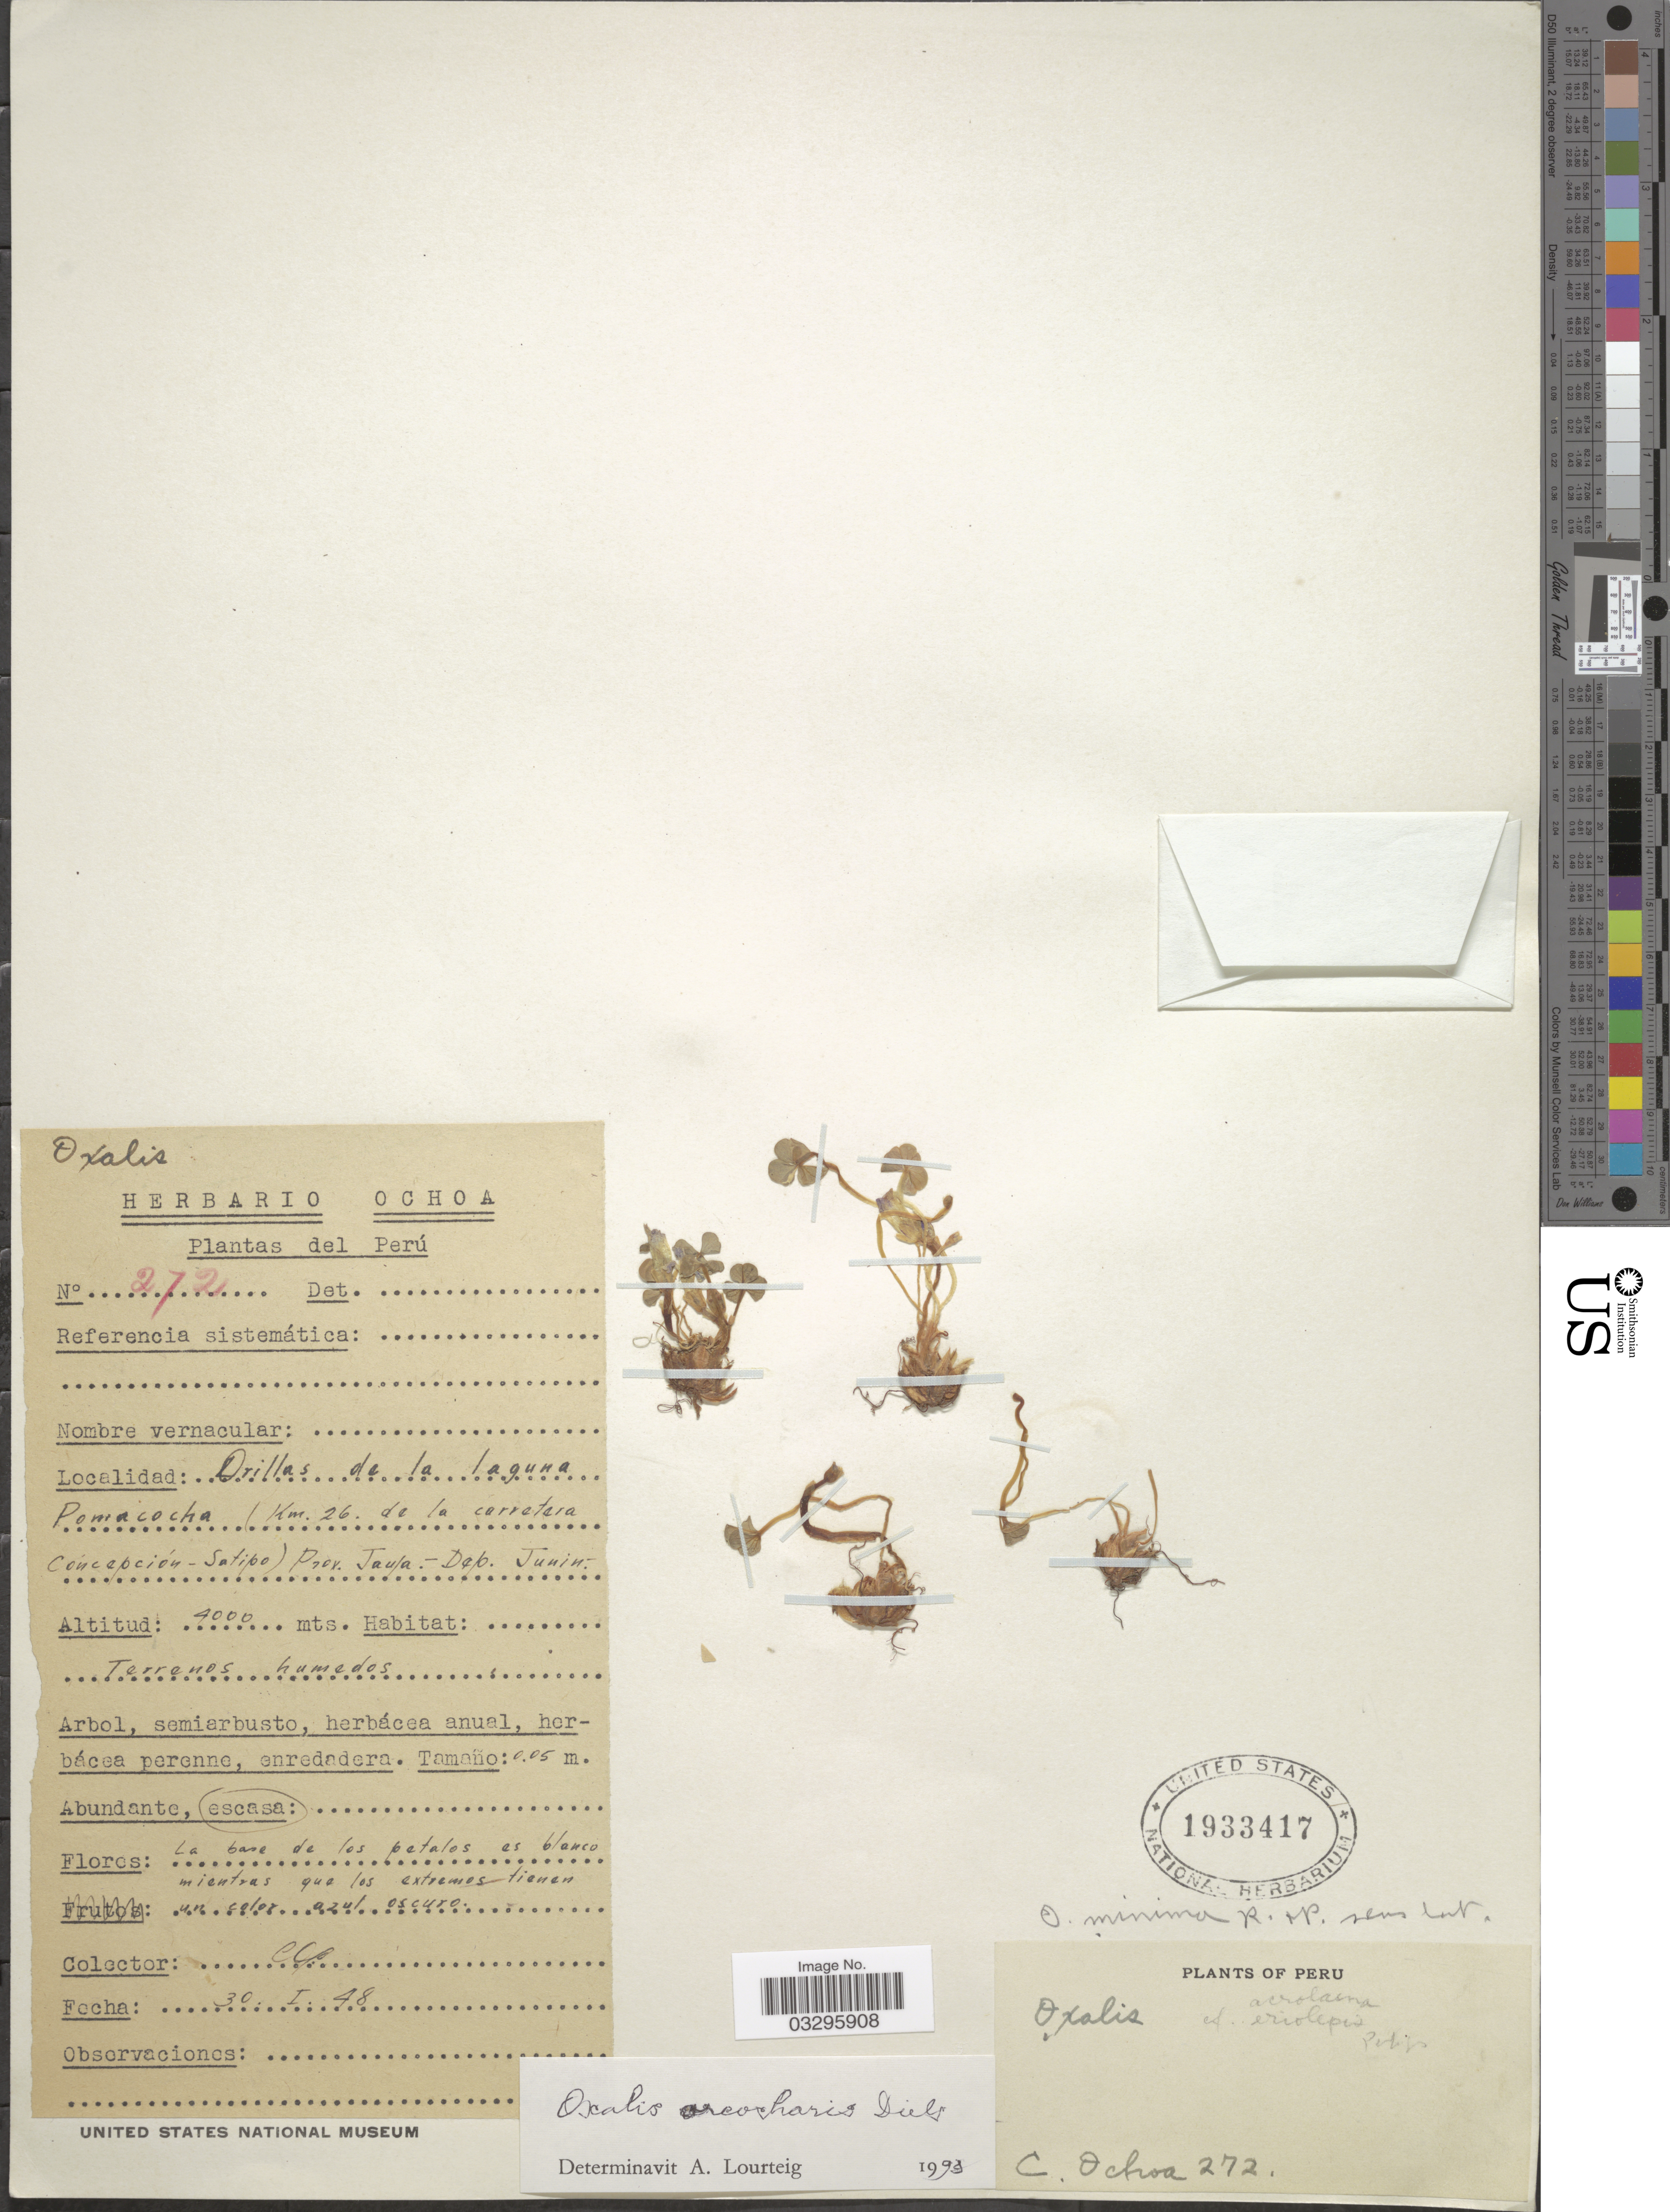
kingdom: Plantae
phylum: Tracheophyta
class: Magnoliopsida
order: Oxalidales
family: Oxalidaceae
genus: Oxalis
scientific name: Oxalis oreocharis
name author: Diels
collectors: C. Ochoa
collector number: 272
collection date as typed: Transcribed d/m/y: 30/1/48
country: Peru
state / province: Junín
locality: Orillas de la laguna Pomacocha (km. 26 de la carretera Concepción - Satipo), Prov. Jauja - Dep. Junín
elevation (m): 4000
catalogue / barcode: US 1933417